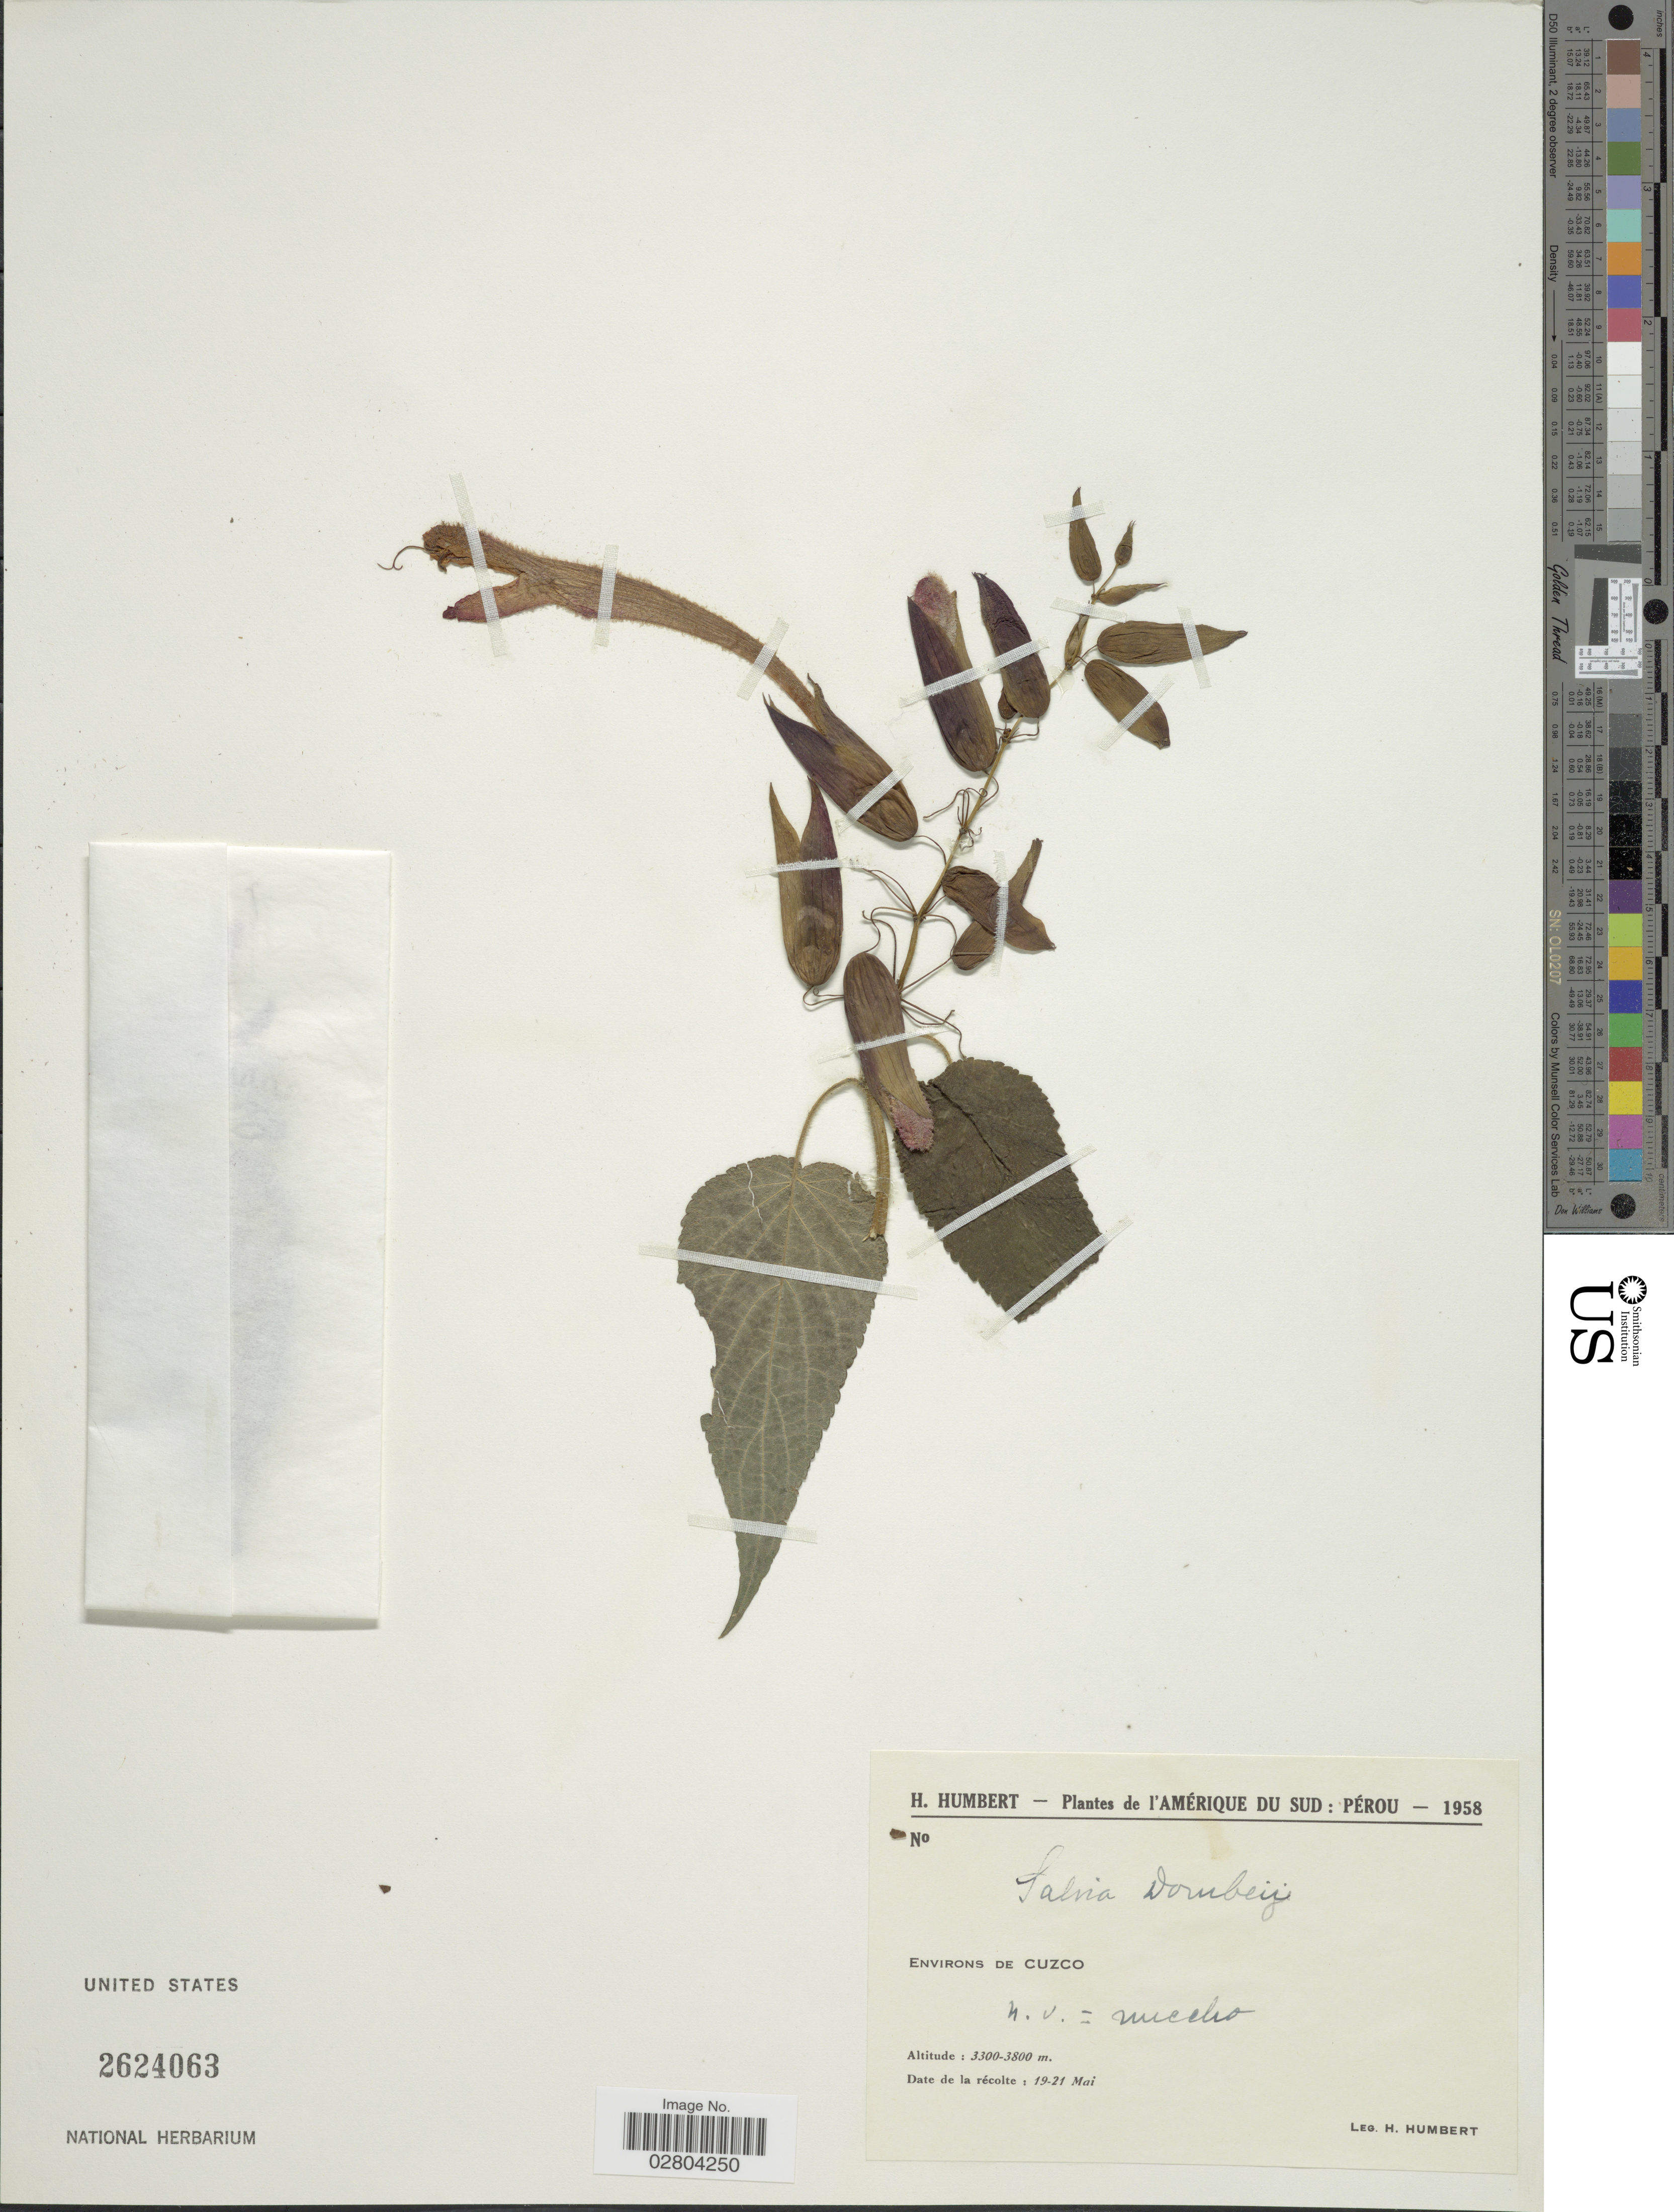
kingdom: Plantae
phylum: Tracheophyta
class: Magnoliopsida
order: Lamiales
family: Lamiaceae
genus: Salvia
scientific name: Salvia dombeyi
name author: Epling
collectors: H. Humbert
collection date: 1958-05-19/1958-05-21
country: Peru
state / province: Cusco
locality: L' Amérique du Sud: Pérou. Environs de Cuzco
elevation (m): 3300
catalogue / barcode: US 2624063